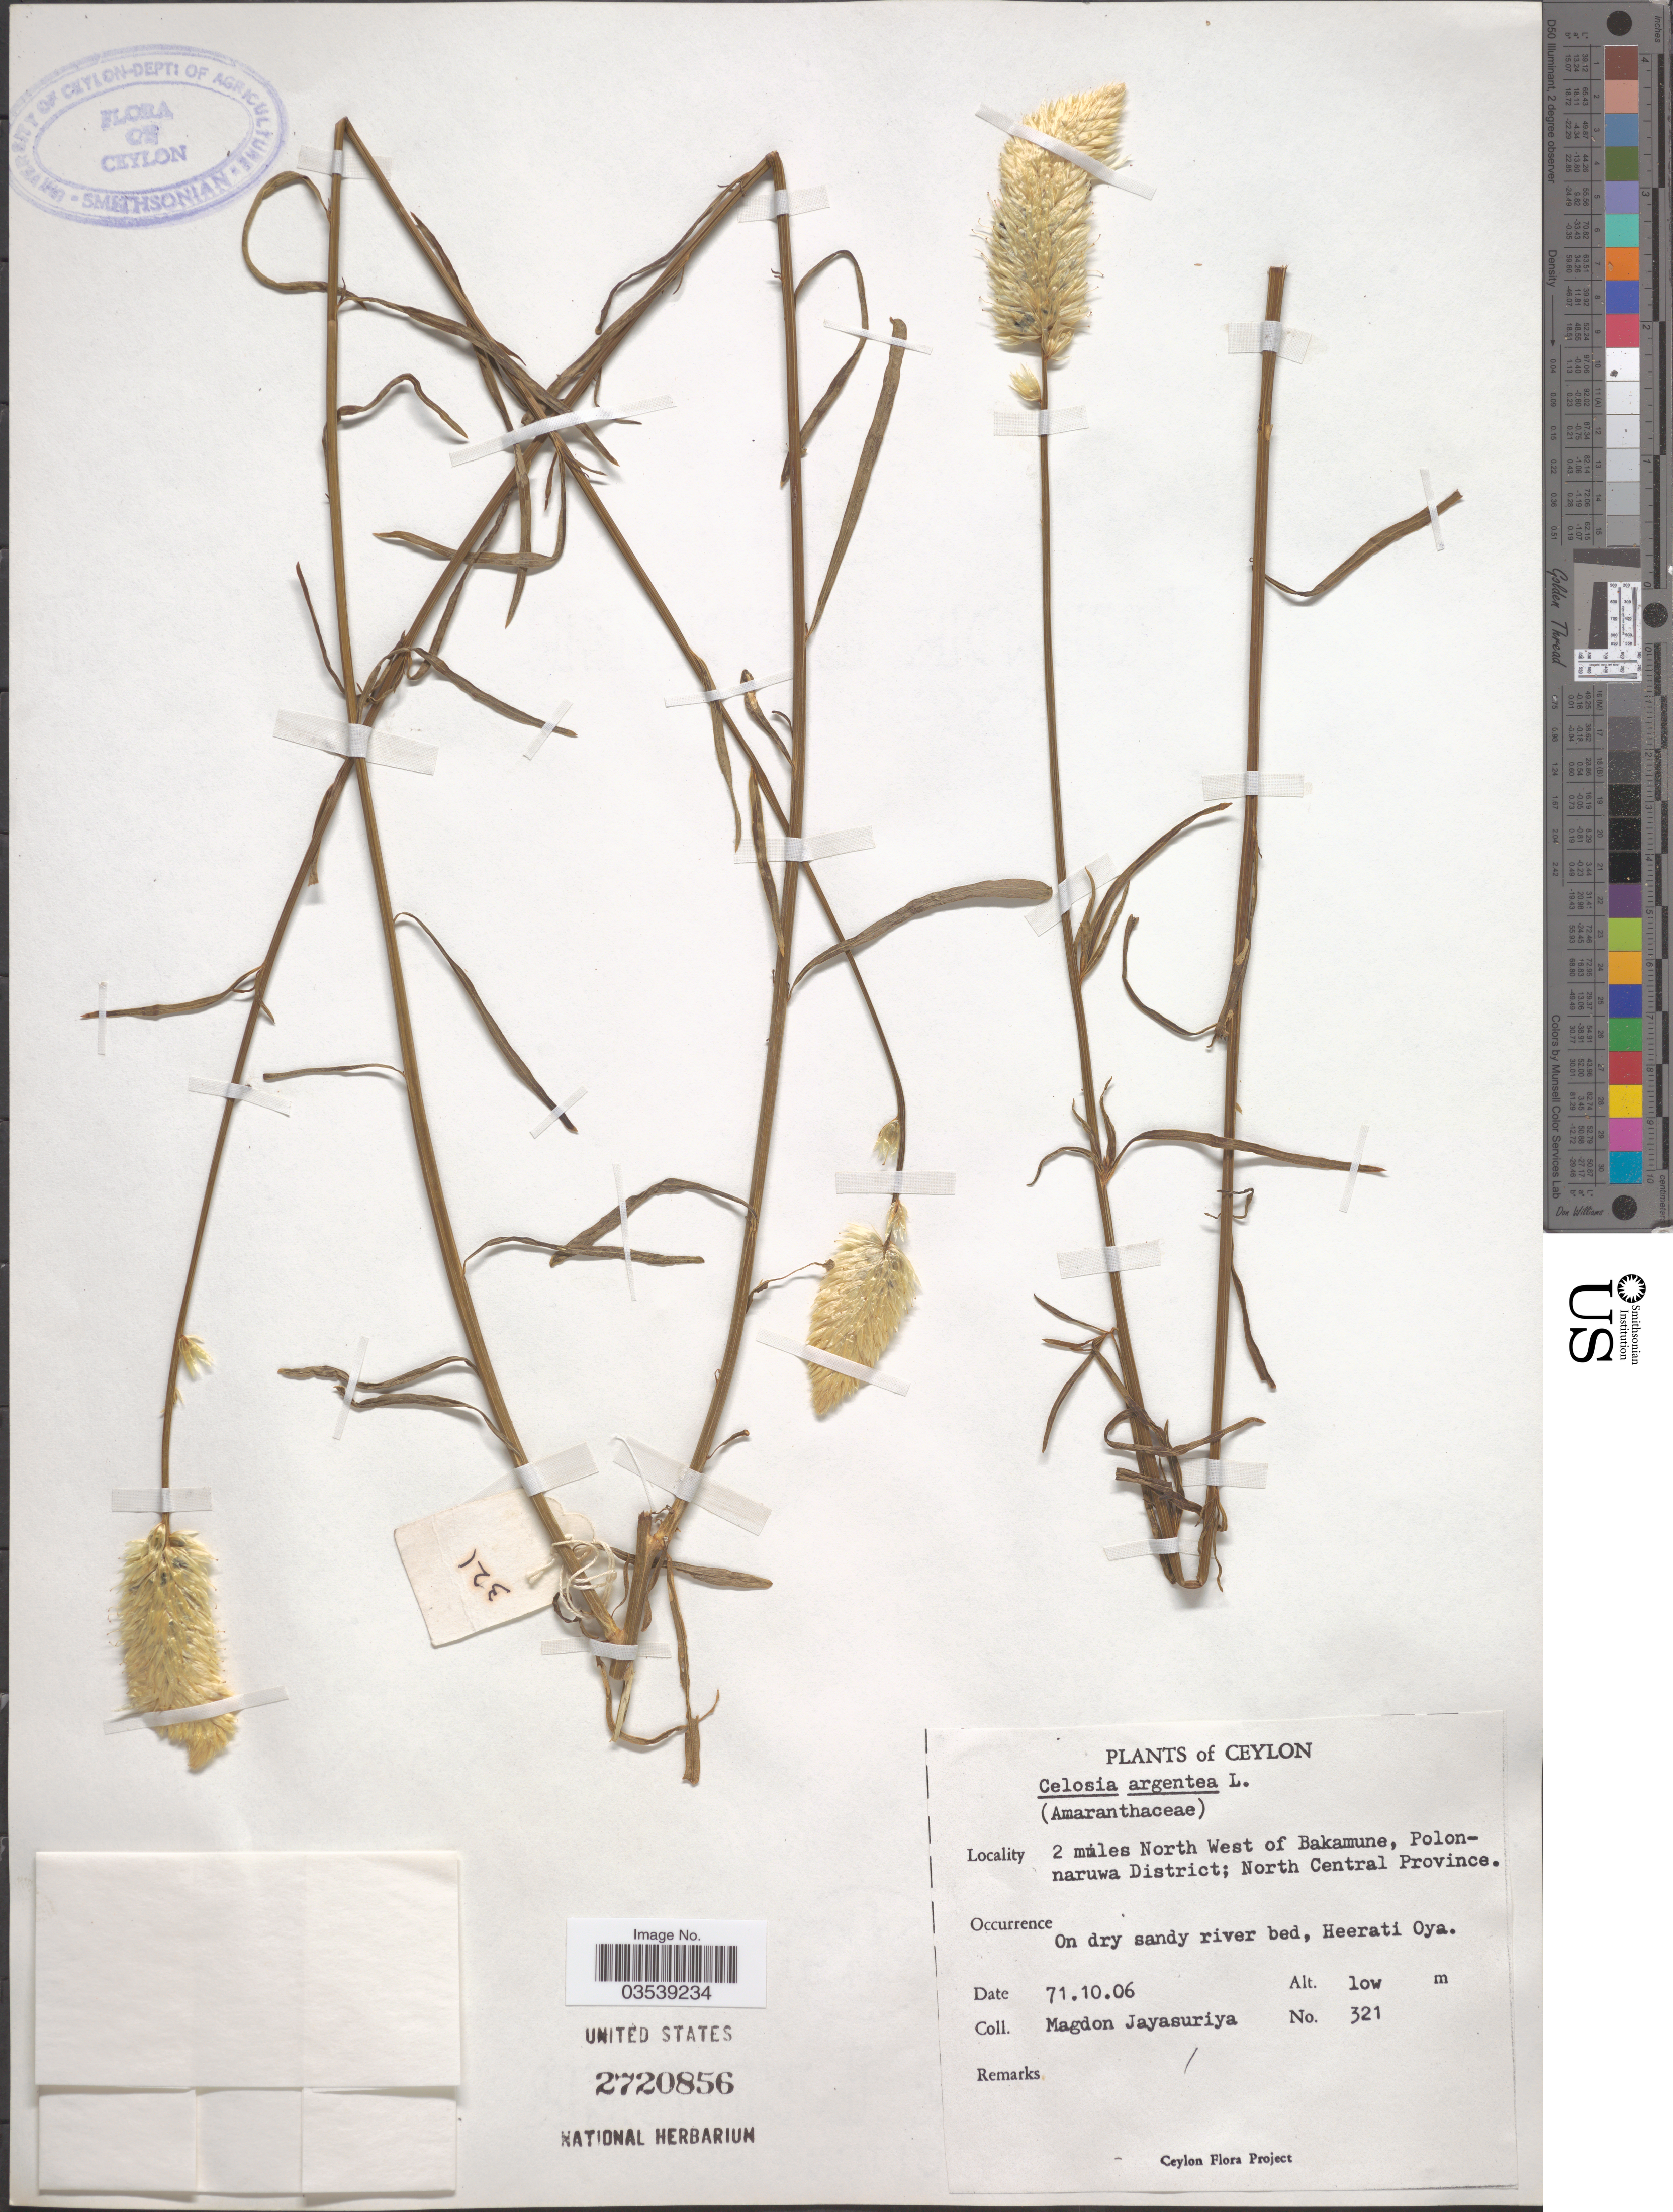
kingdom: Plantae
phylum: Tracheophyta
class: Magnoliopsida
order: Caryophyllales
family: Amaranthaceae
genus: Celosia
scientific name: Celosia argentea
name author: L.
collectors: A. H. Jayasuriya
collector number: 321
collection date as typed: Transcribed d/m/y: 6/10/71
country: Sri Lanka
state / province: North Central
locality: Ceylon. 2 miles North West of Bakamune, Polonaruwa District. On dry sandy river bed, Heerati Oya.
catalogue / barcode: US 2720856